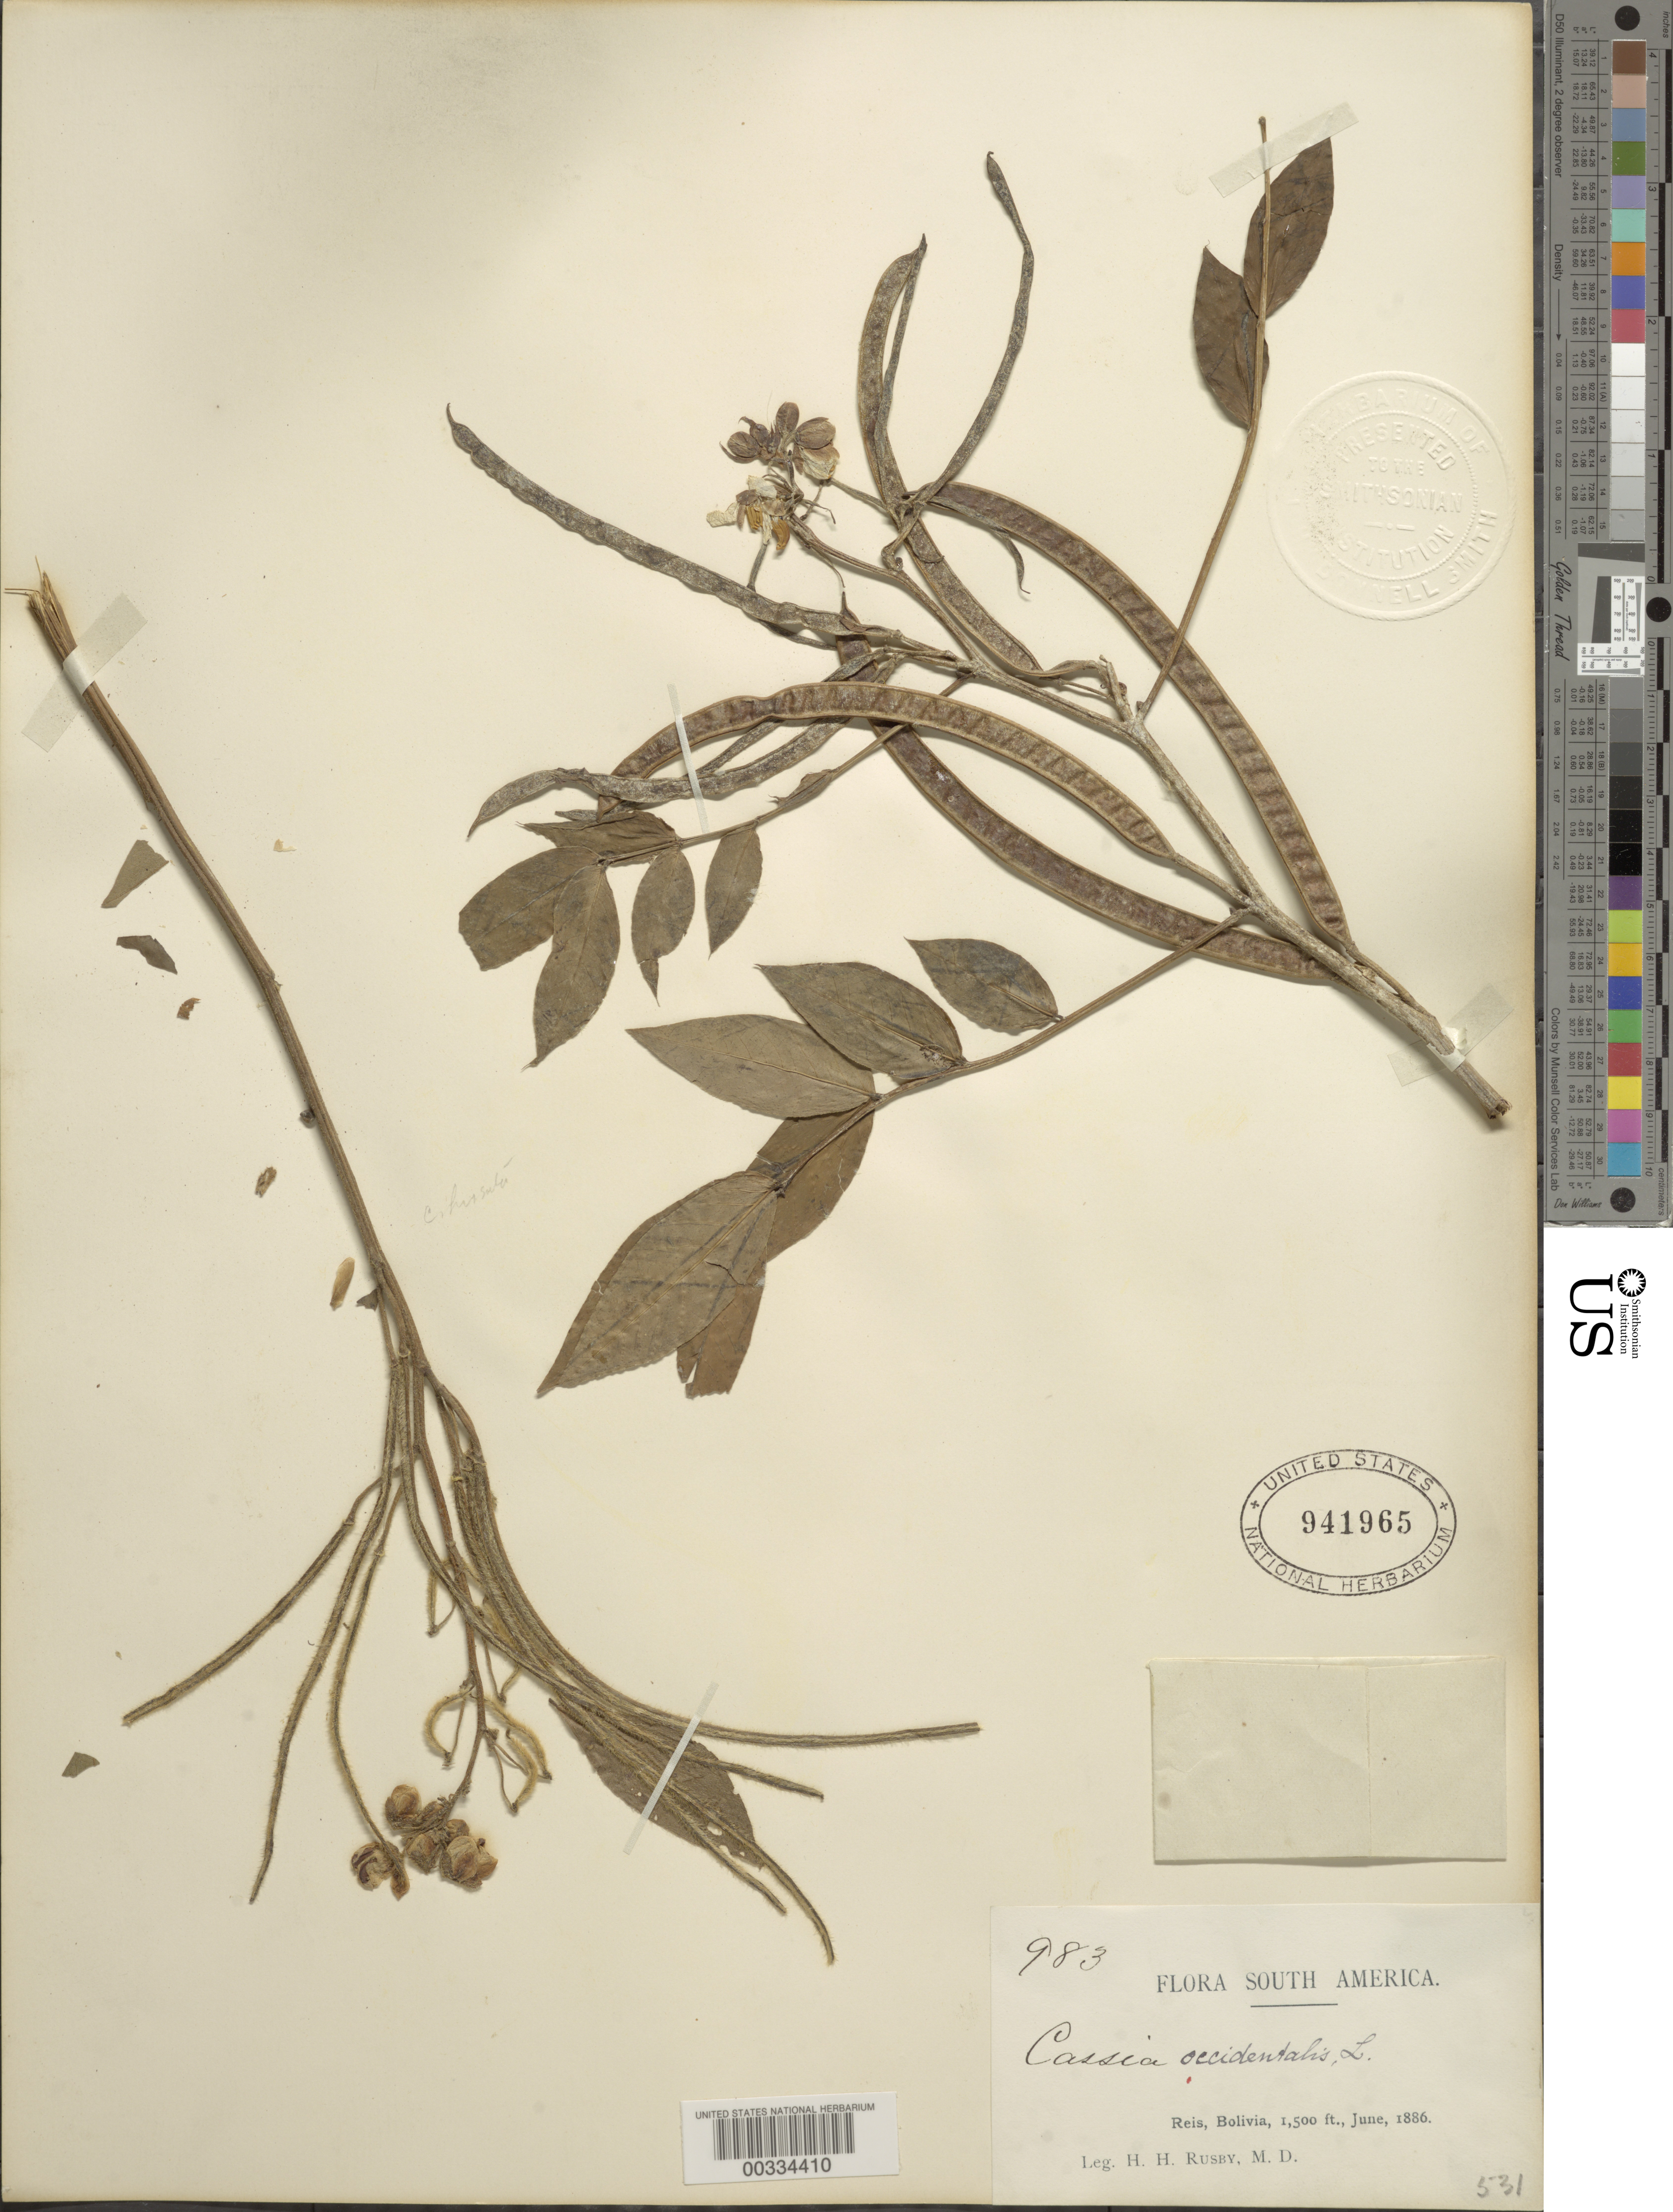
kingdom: Plantae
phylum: Tracheophyta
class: Magnoliopsida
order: Fabales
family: Fabaceae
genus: Senna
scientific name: Senna hirsuta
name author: (L.) H.S. Irwin & Barneby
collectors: H. H. Rusby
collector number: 983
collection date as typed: June, 1886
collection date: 1886-06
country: Bolivia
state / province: Pando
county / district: Nicolas Suarez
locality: Reis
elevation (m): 457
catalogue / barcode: US 941965